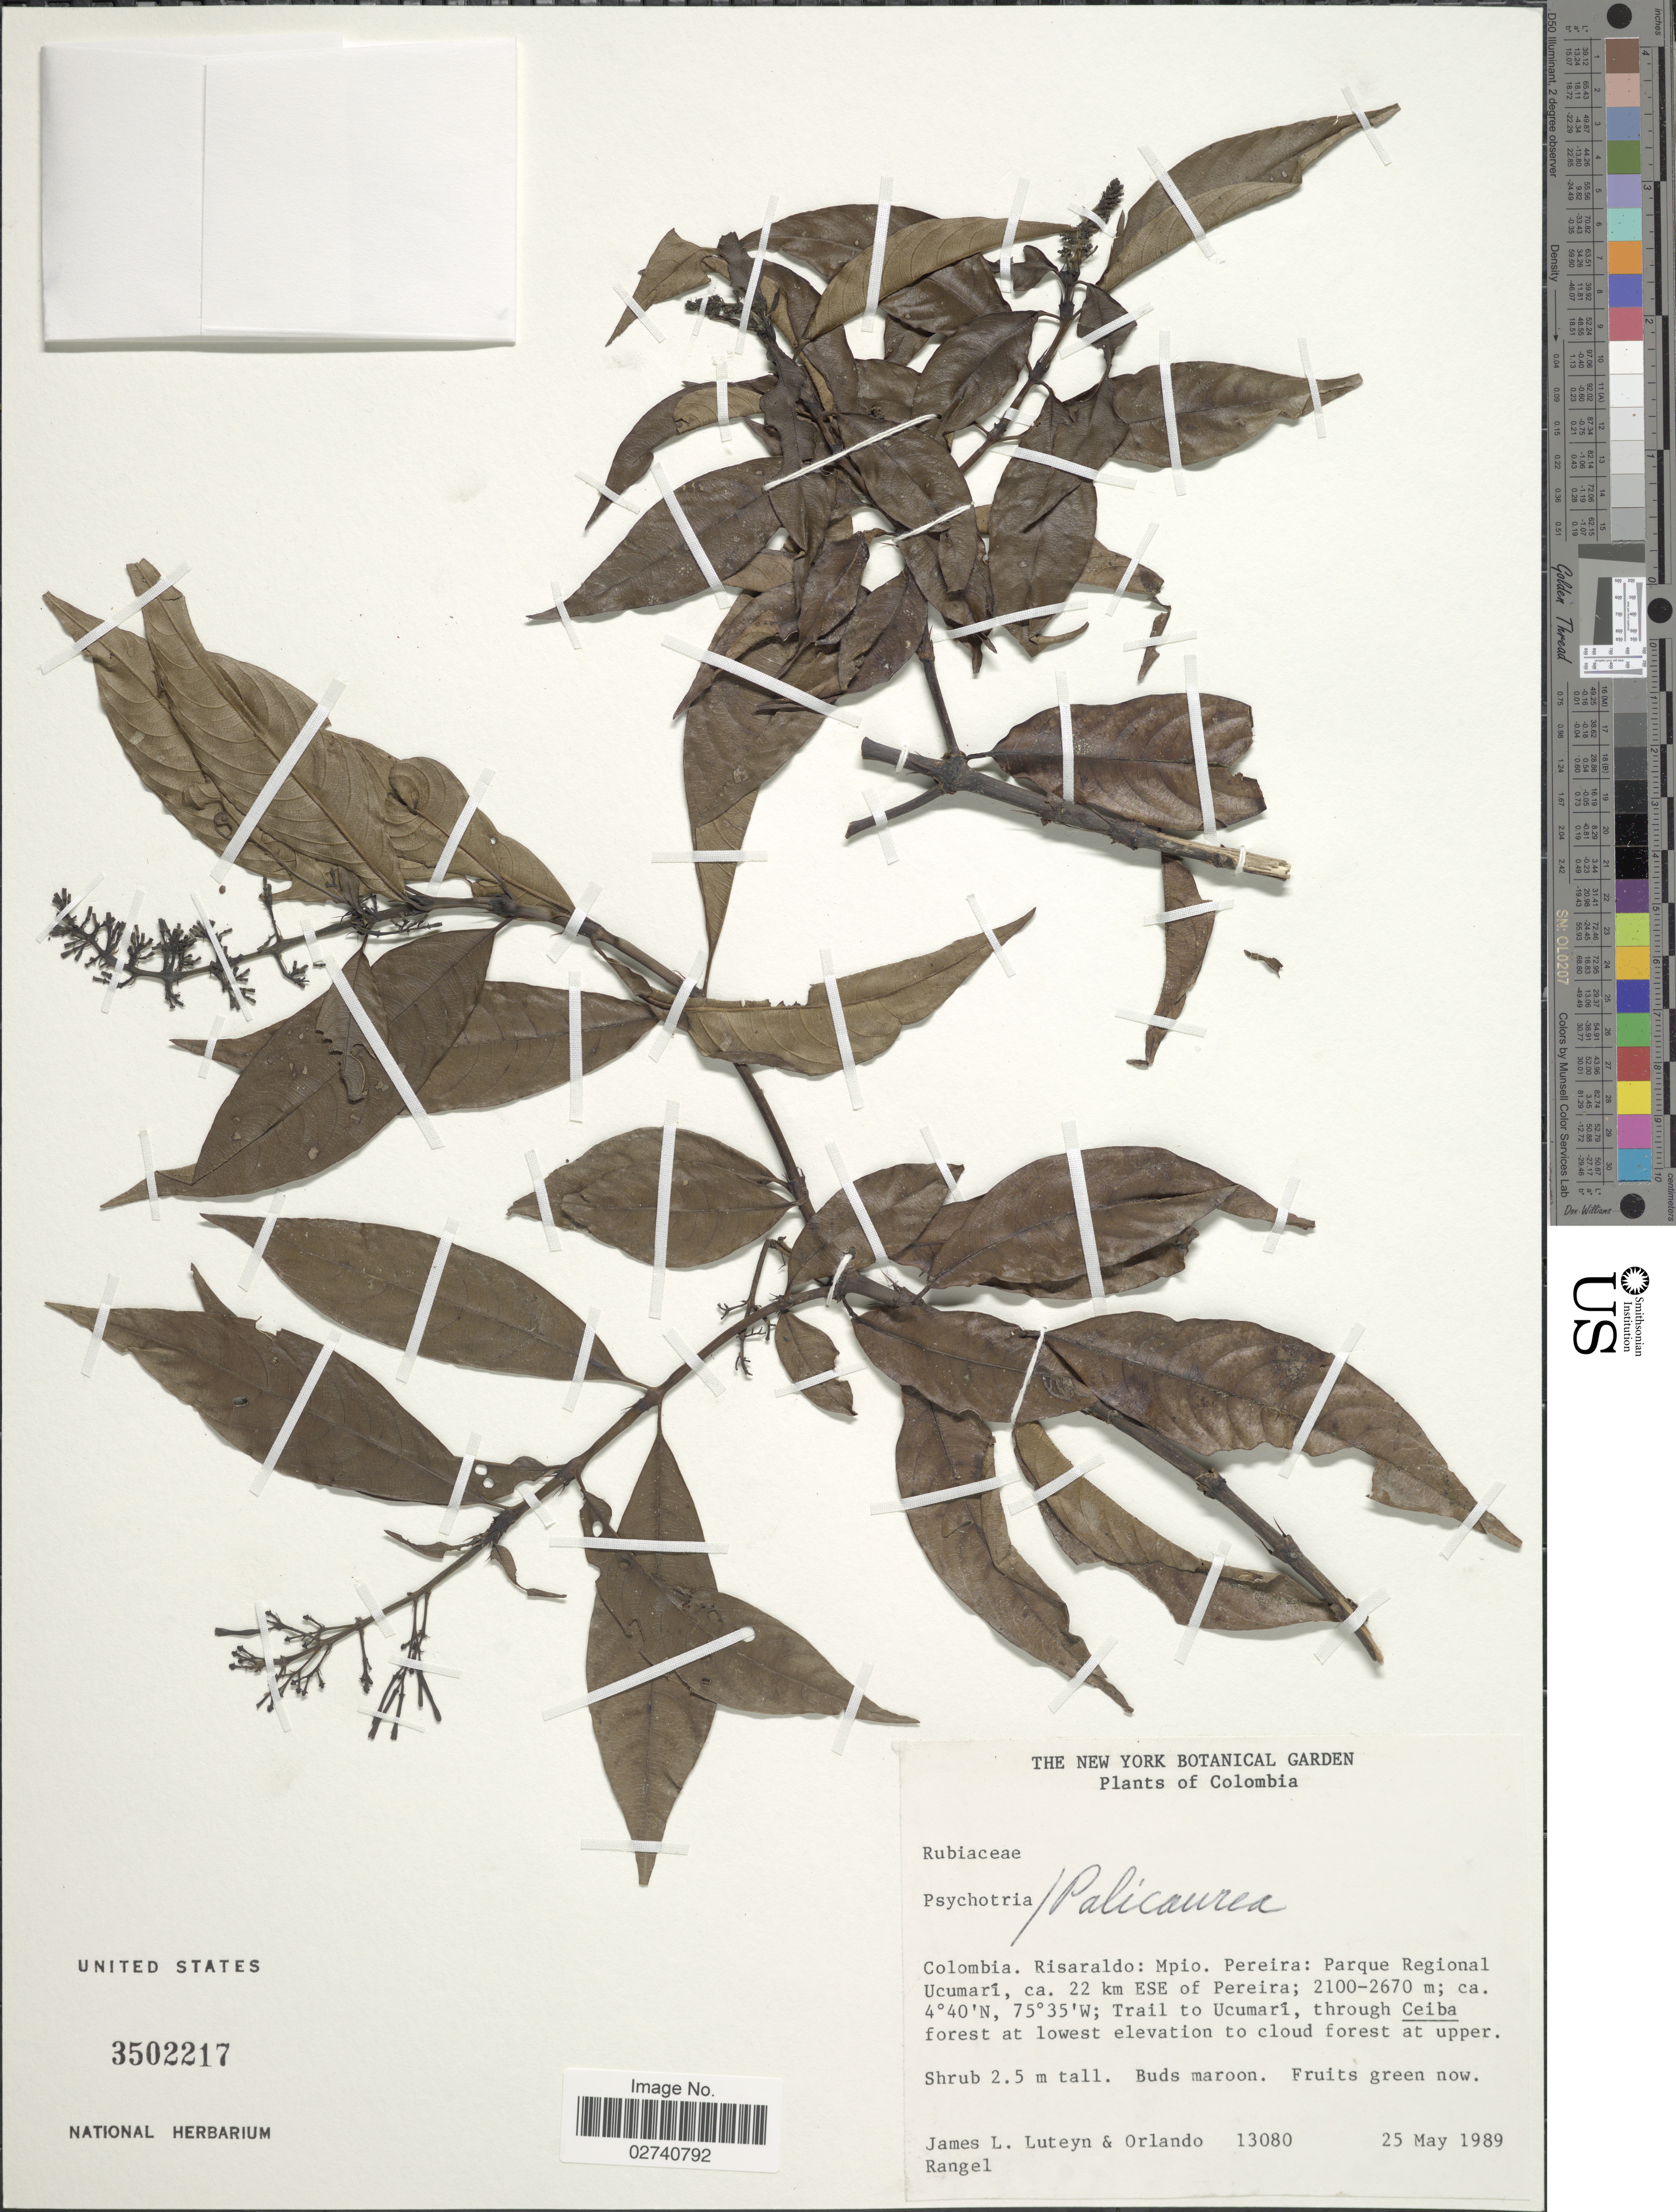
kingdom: Plantae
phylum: Tracheophyta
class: Magnoliopsida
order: Gentianales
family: Rubiaceae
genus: Palicourea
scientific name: Palicourea sp.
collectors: J. L. Luteyn & O. Rangel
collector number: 13080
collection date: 1989-05-25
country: Colombia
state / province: Risaralda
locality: Mpio. Pereira: Parque Regional Ucumari, ca. 22 km ESE of Pereira. Trail to Ucamari, through Ceiba forest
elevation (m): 2100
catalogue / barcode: US 3502217